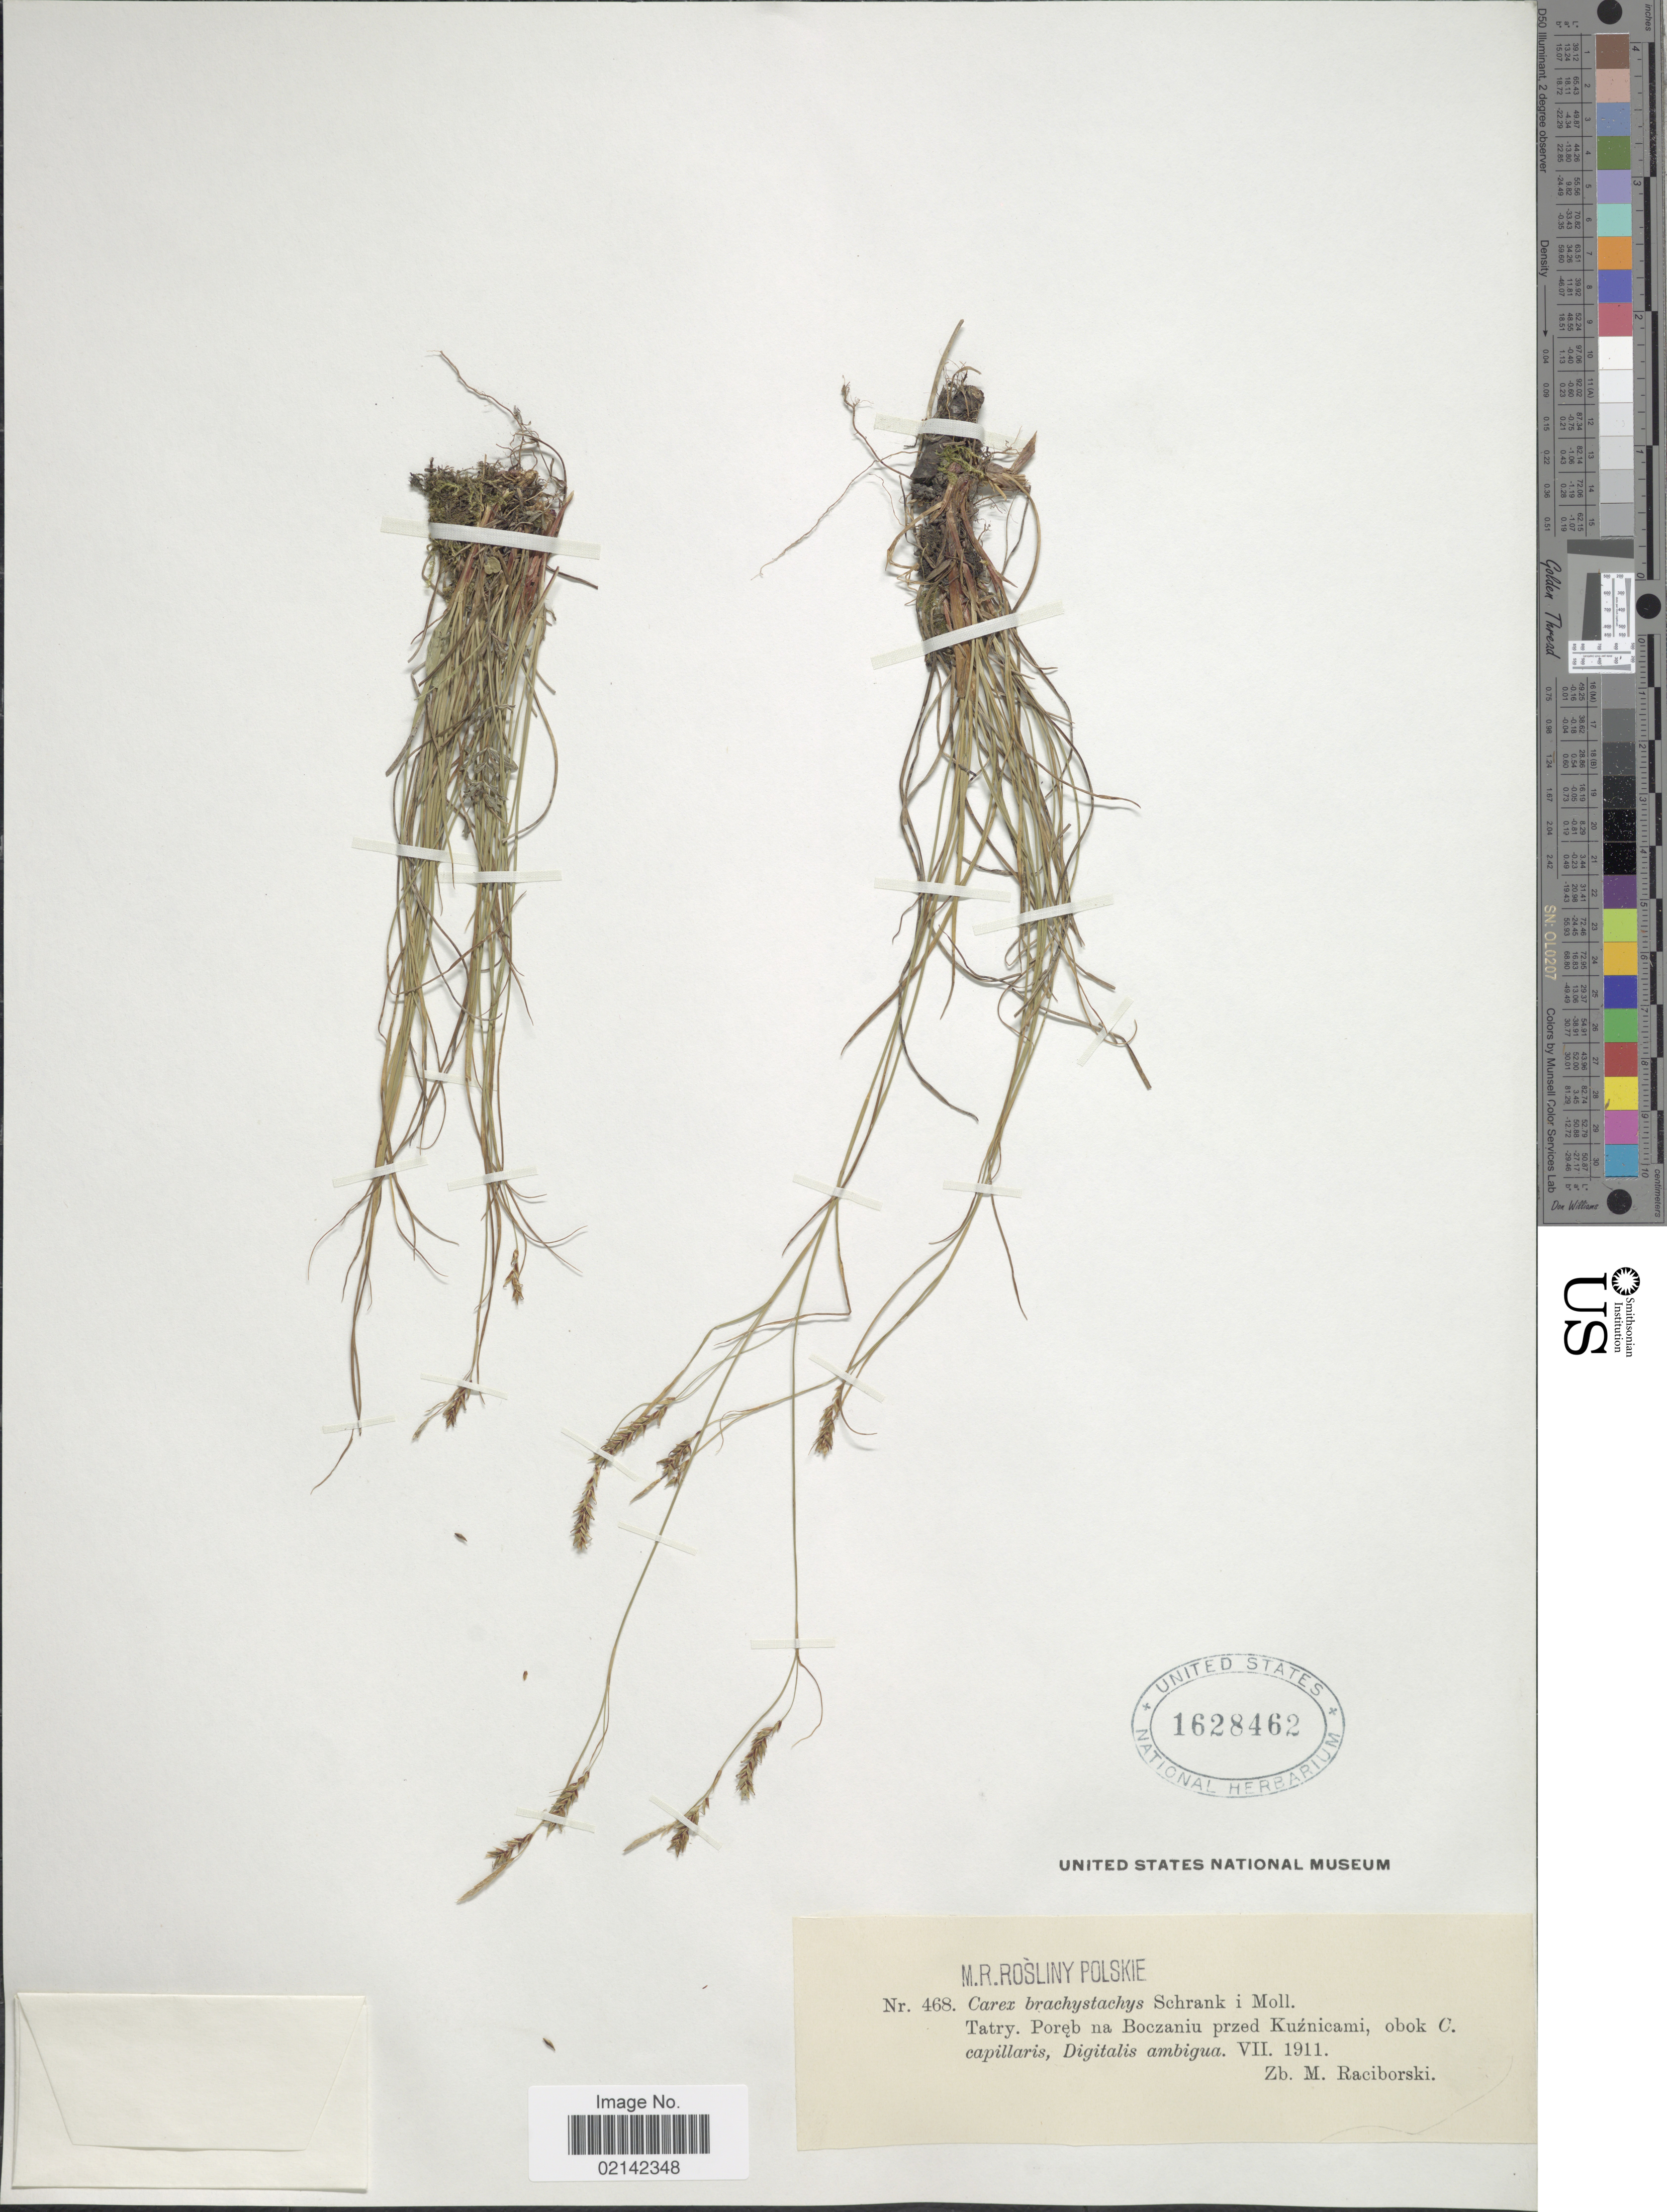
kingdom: Plantae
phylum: Tracheophyta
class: Liliopsida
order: Poales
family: Cyperaceae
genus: Carex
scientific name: Carex brachystachys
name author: Schrank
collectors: Z. Raciborski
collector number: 468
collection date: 1911-07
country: Poland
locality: Tatry. Poreb na Boczaniu przed Kuznicami. M.R. Rosliny Polskie [unsure placement]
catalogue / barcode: US 1628462